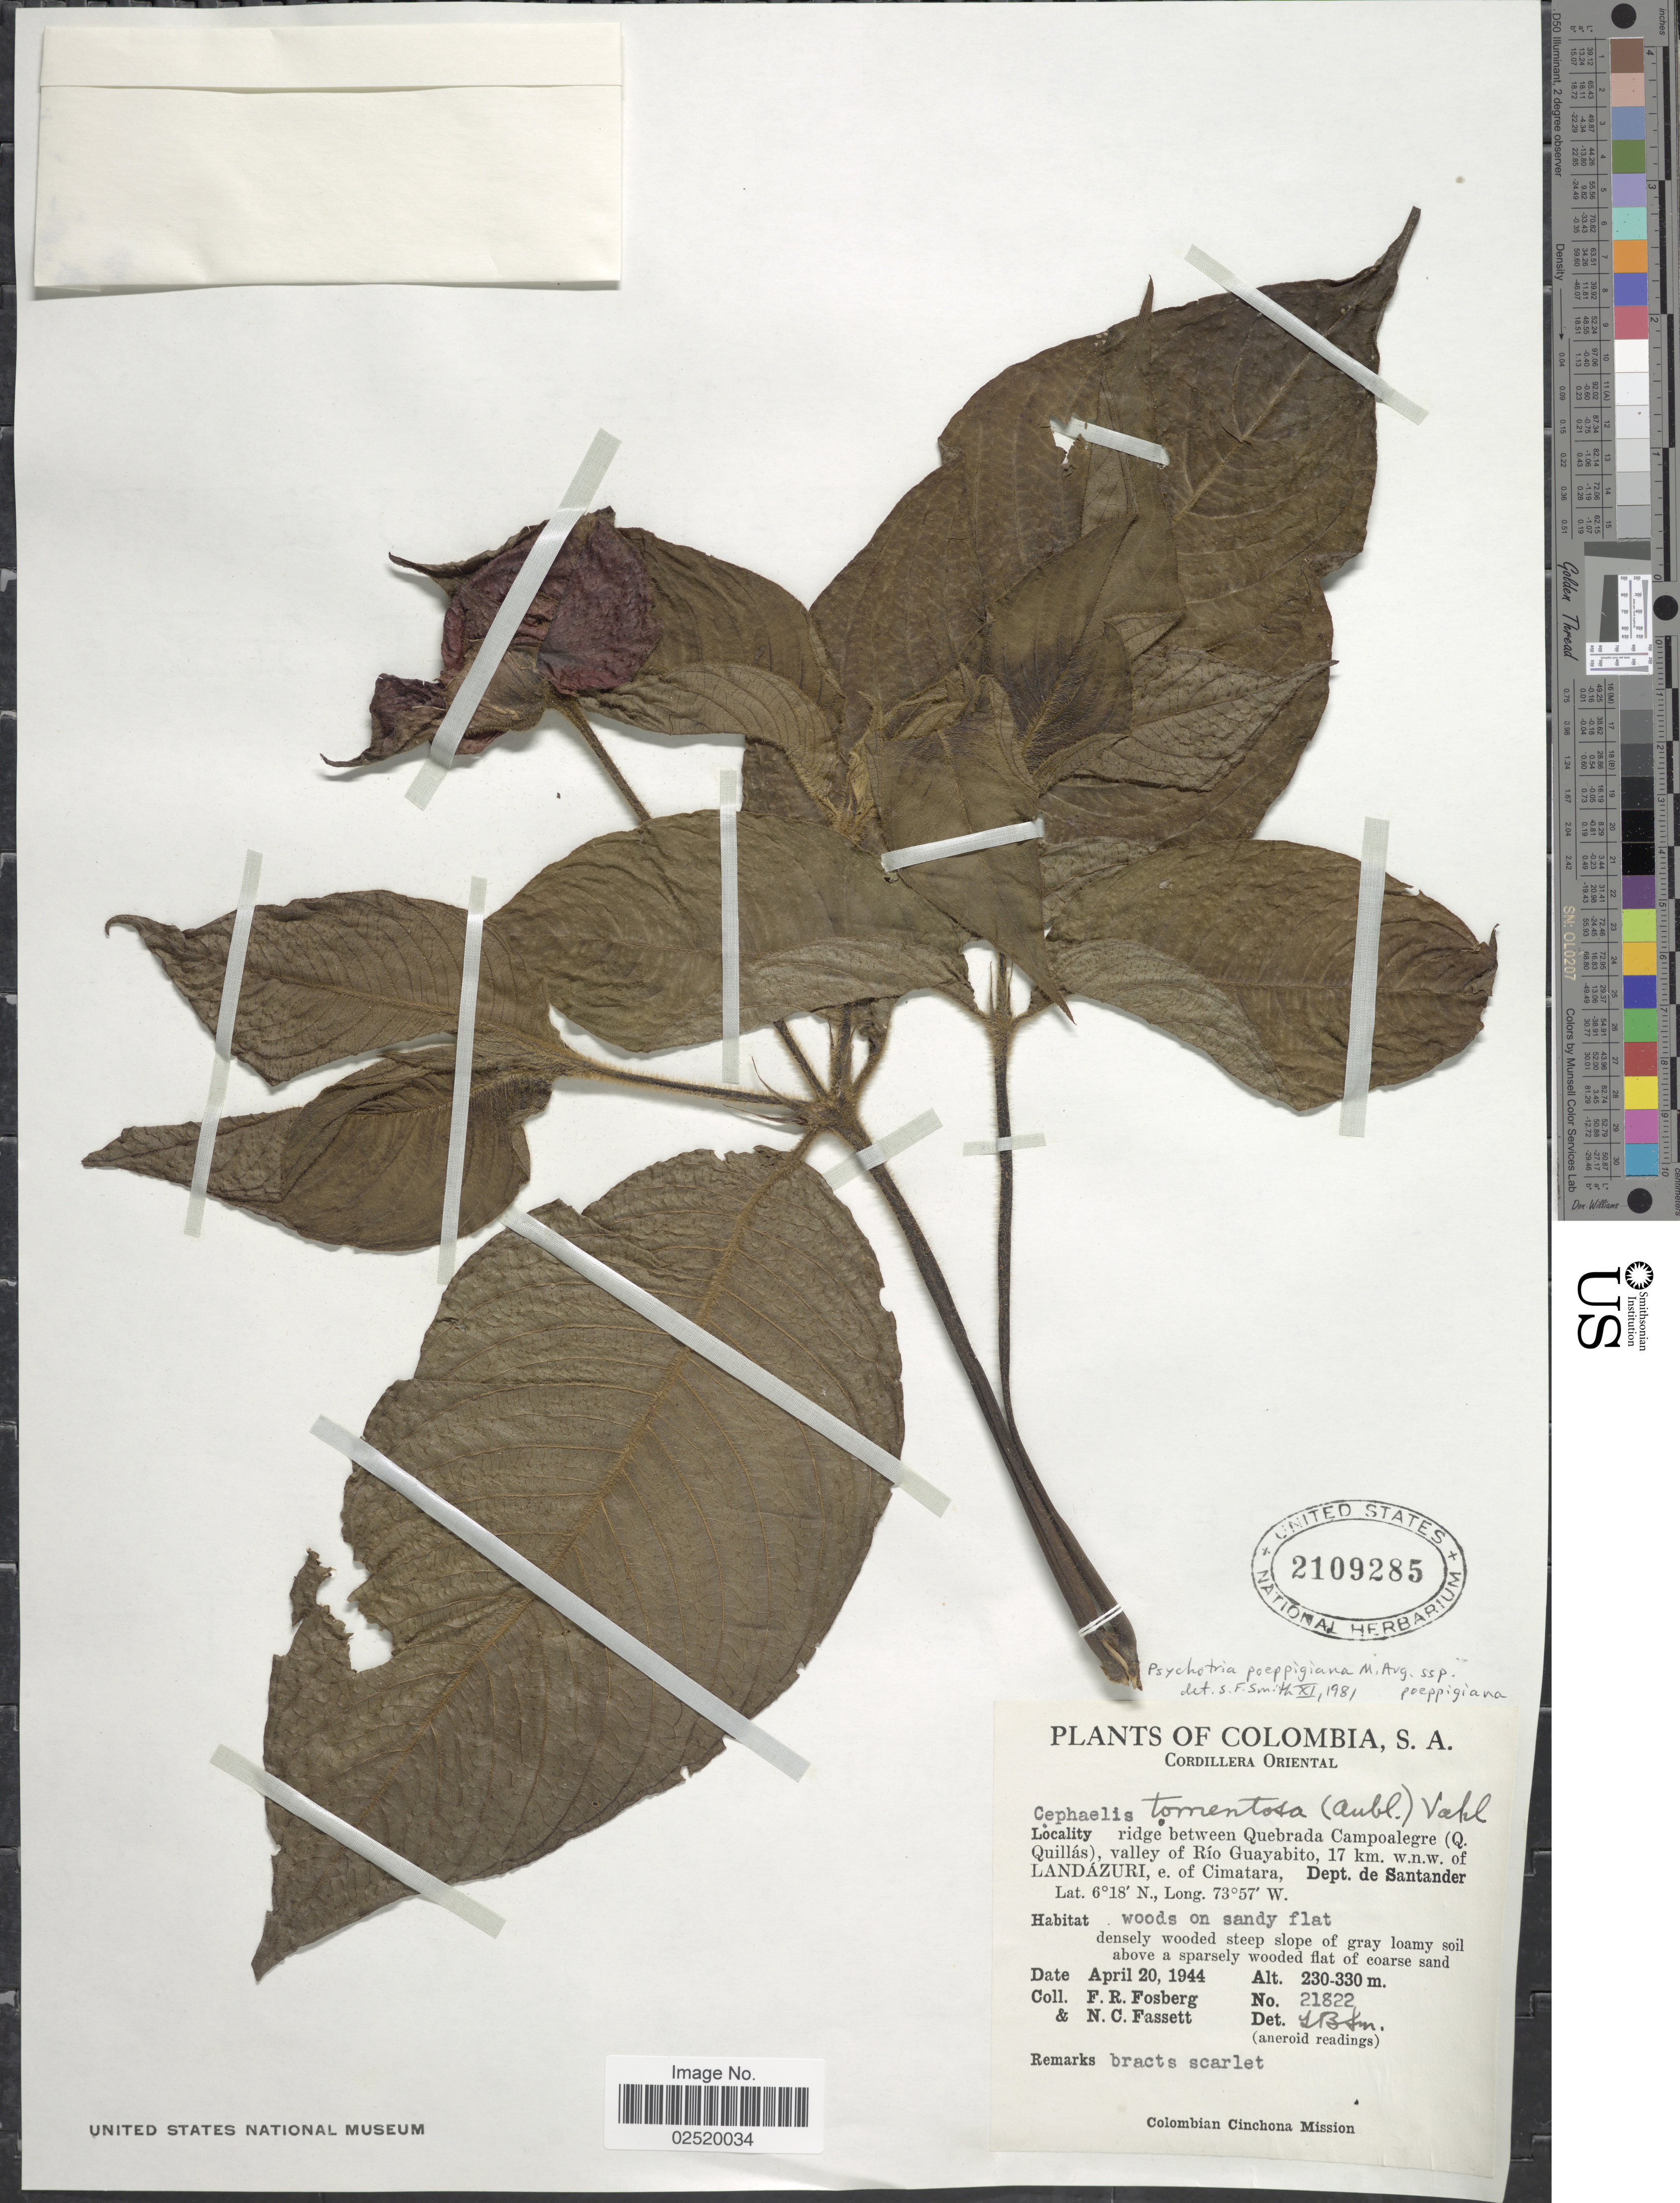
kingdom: Plantae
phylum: Tracheophyta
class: Magnoliopsida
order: Gentianales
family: Rubiaceae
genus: Psychotria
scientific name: Psychotria poeppigiana subsp. poeppigiana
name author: Müll. Arg.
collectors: F. R. Fosberg & N. C. Fassett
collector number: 21822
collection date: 1944-04-20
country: Colombia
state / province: Santander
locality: Cordillera Oriental, ridge between Quebrada Campoalegre (Q. Quillas, valley of Rio Guayabito, 17 km. w.n.w. of Landazuri, e. of Cimatara, Dept. de Santander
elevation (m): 230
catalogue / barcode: US 2109285